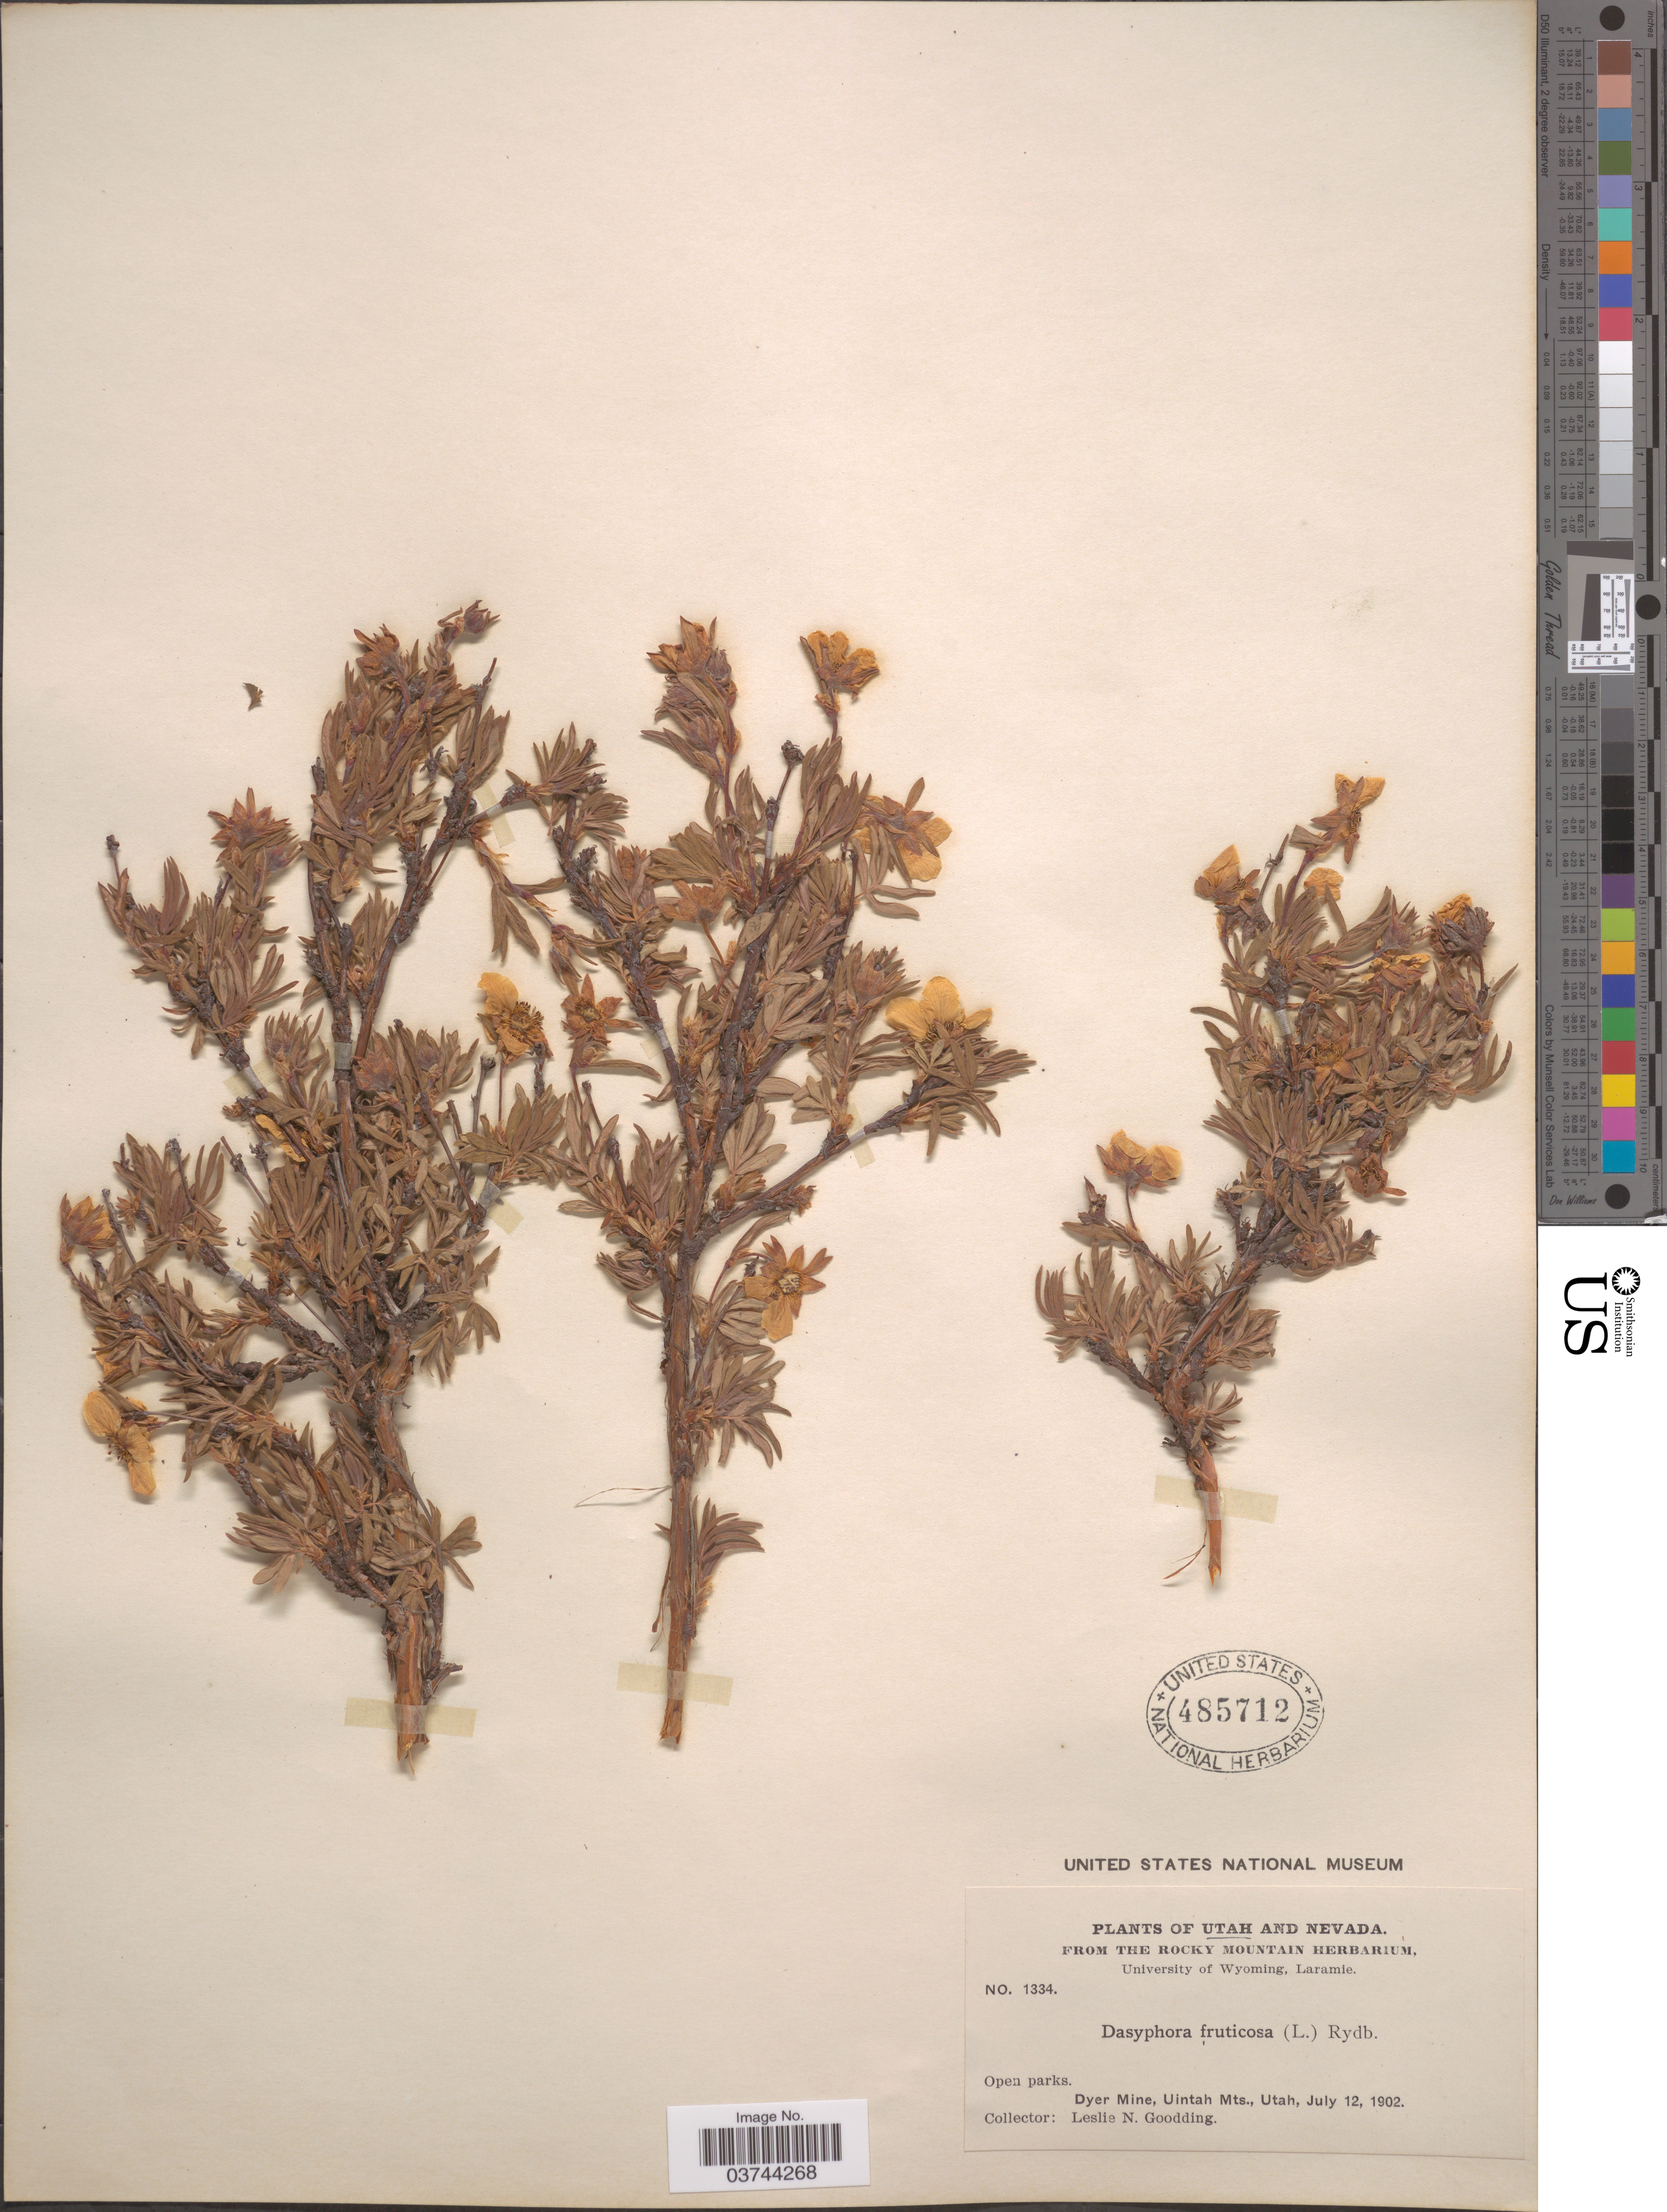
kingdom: Plantae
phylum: Tracheophyta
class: Magnoliopsida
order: Rosales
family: Rosaceae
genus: Dasiphora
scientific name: Dasiphora fruticosa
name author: (L.) Rydb.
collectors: L. N. Goodding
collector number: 1334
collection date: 1902-07-12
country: United States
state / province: Utah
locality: Dyer Mine, Uintah Mts.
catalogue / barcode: US 485712